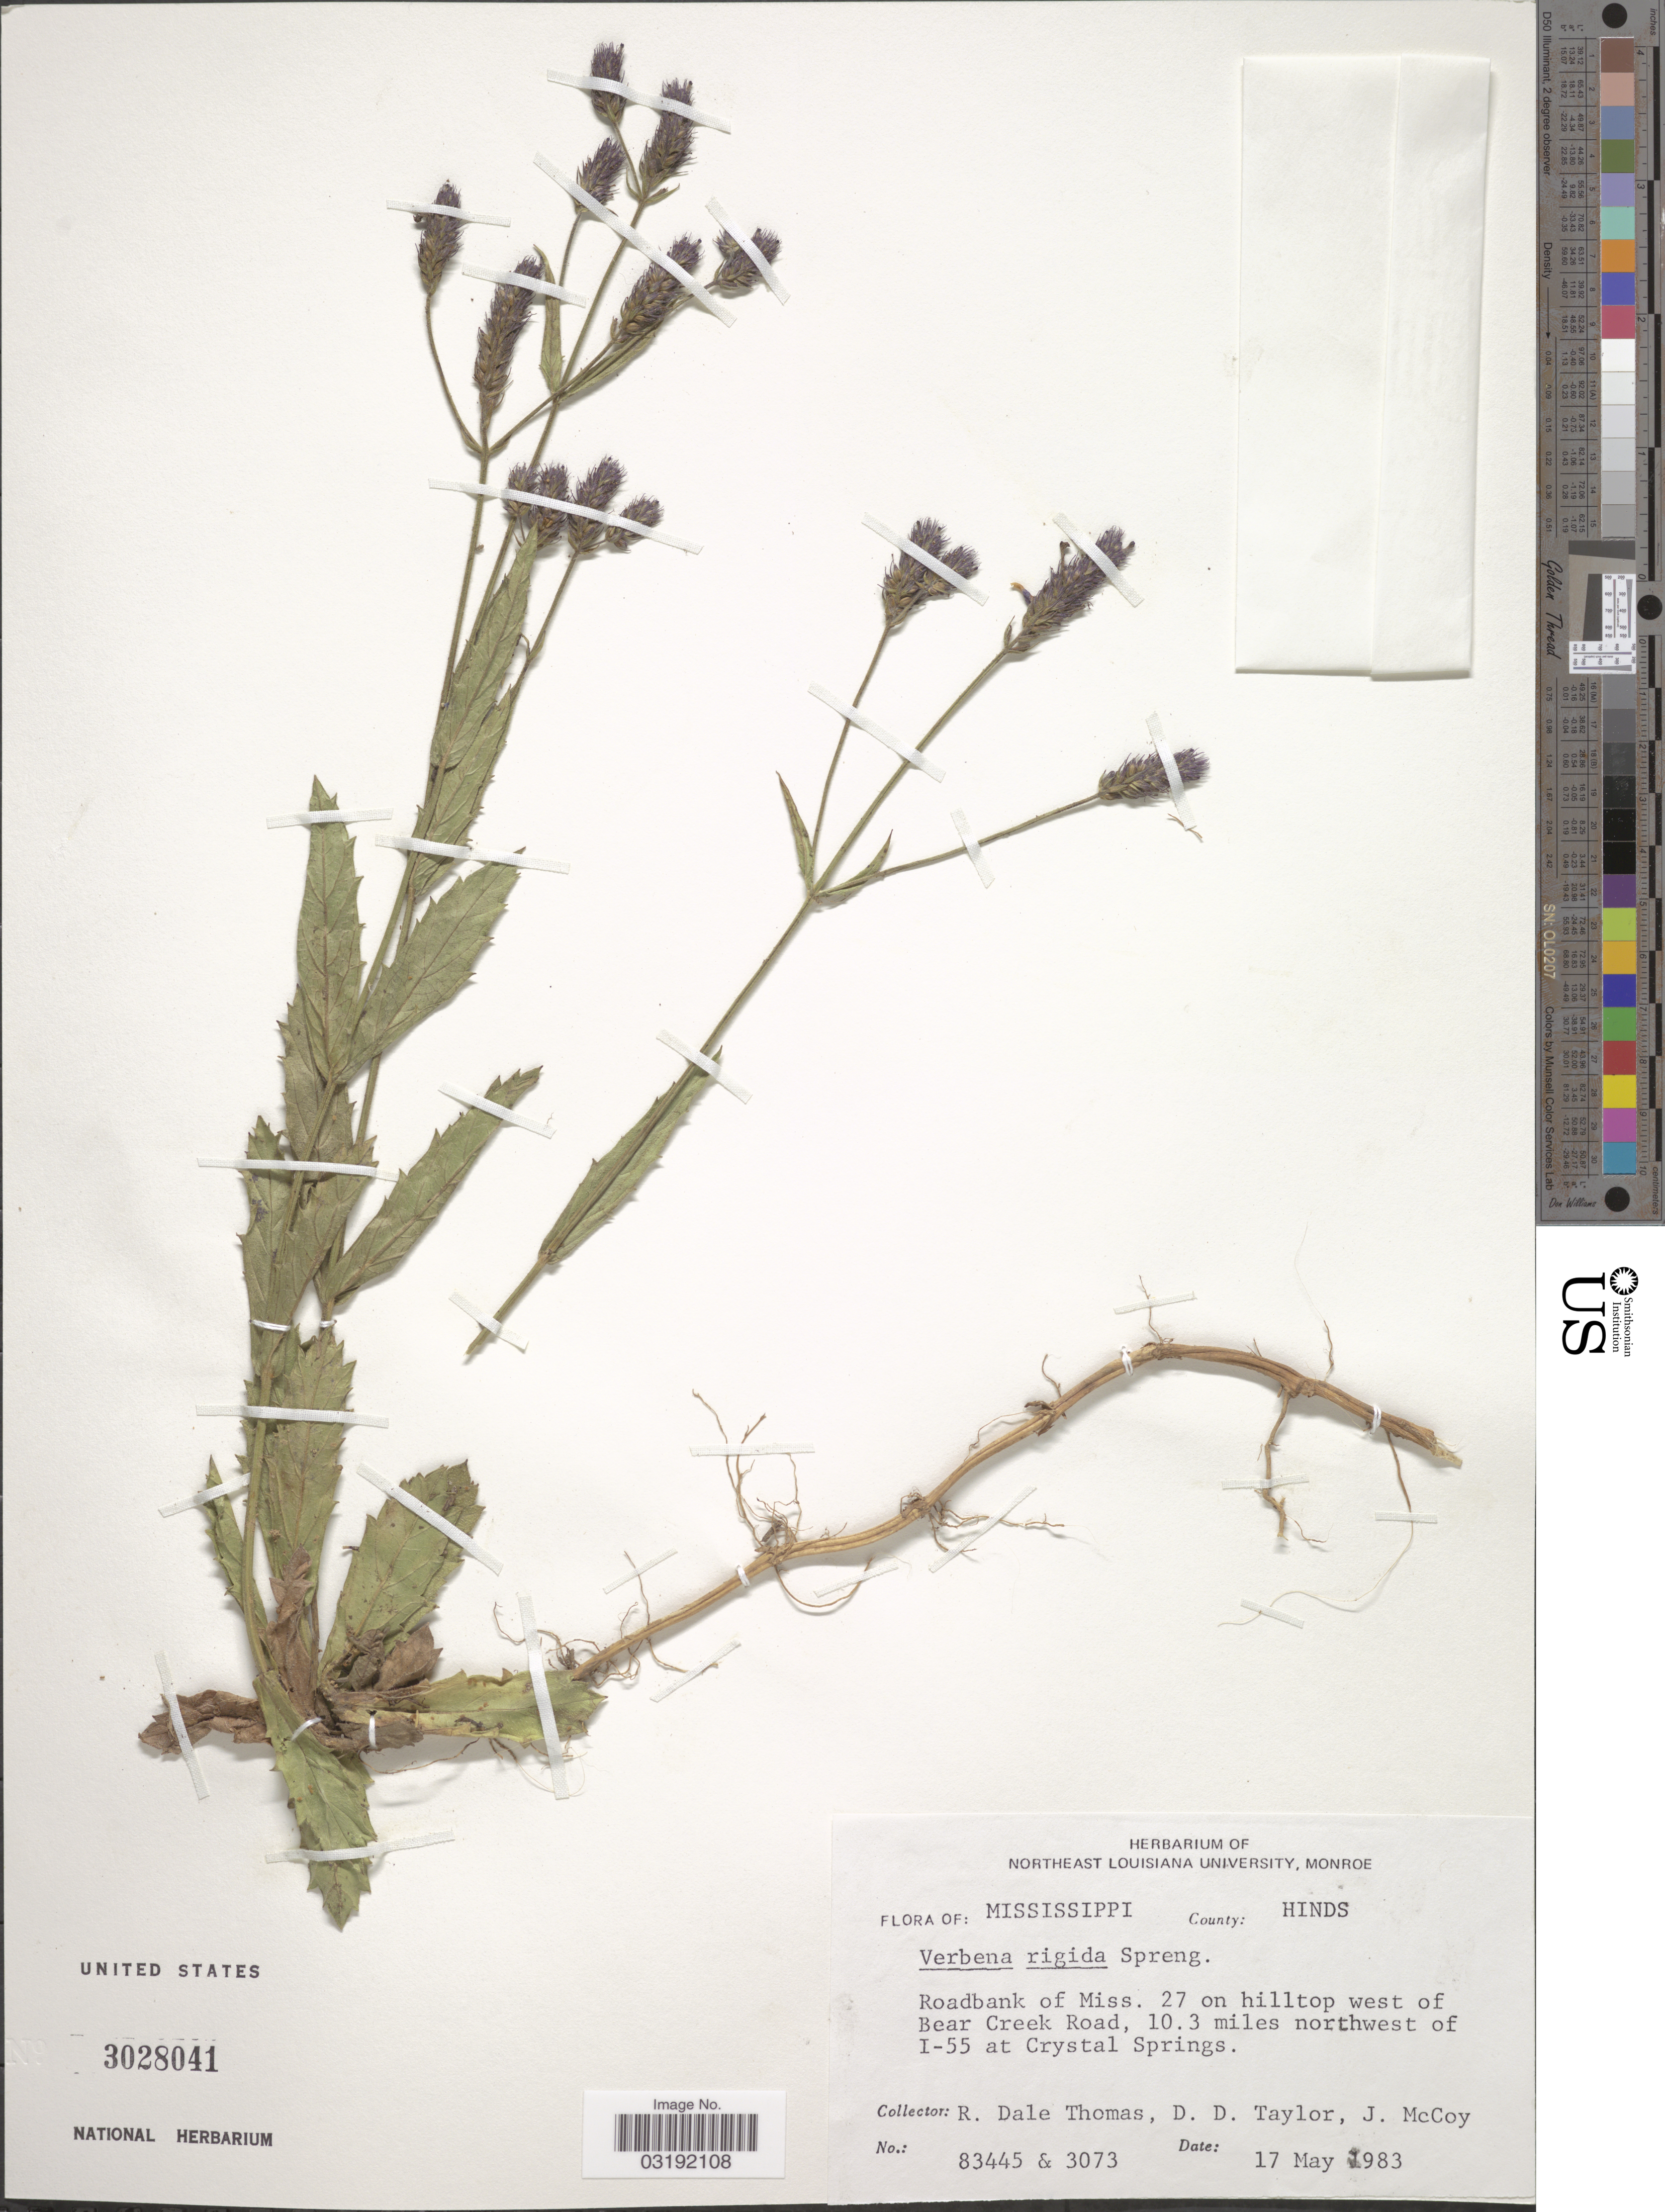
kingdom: Plantae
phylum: Tracheophyta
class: Magnoliopsida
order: Lamiales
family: Verbenaceae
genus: Verbena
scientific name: Verbena rigida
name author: Spreng.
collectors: R. Thomas & D. Taylor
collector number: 83445/3073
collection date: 1983-05-17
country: United States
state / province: Mississippi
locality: County: Hinds. Roadbank of Miss. 27 on hilltop west of Bear Creek Road, 10.3 miles northwest of I-55 at Crystal Springs.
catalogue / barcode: US 3028041